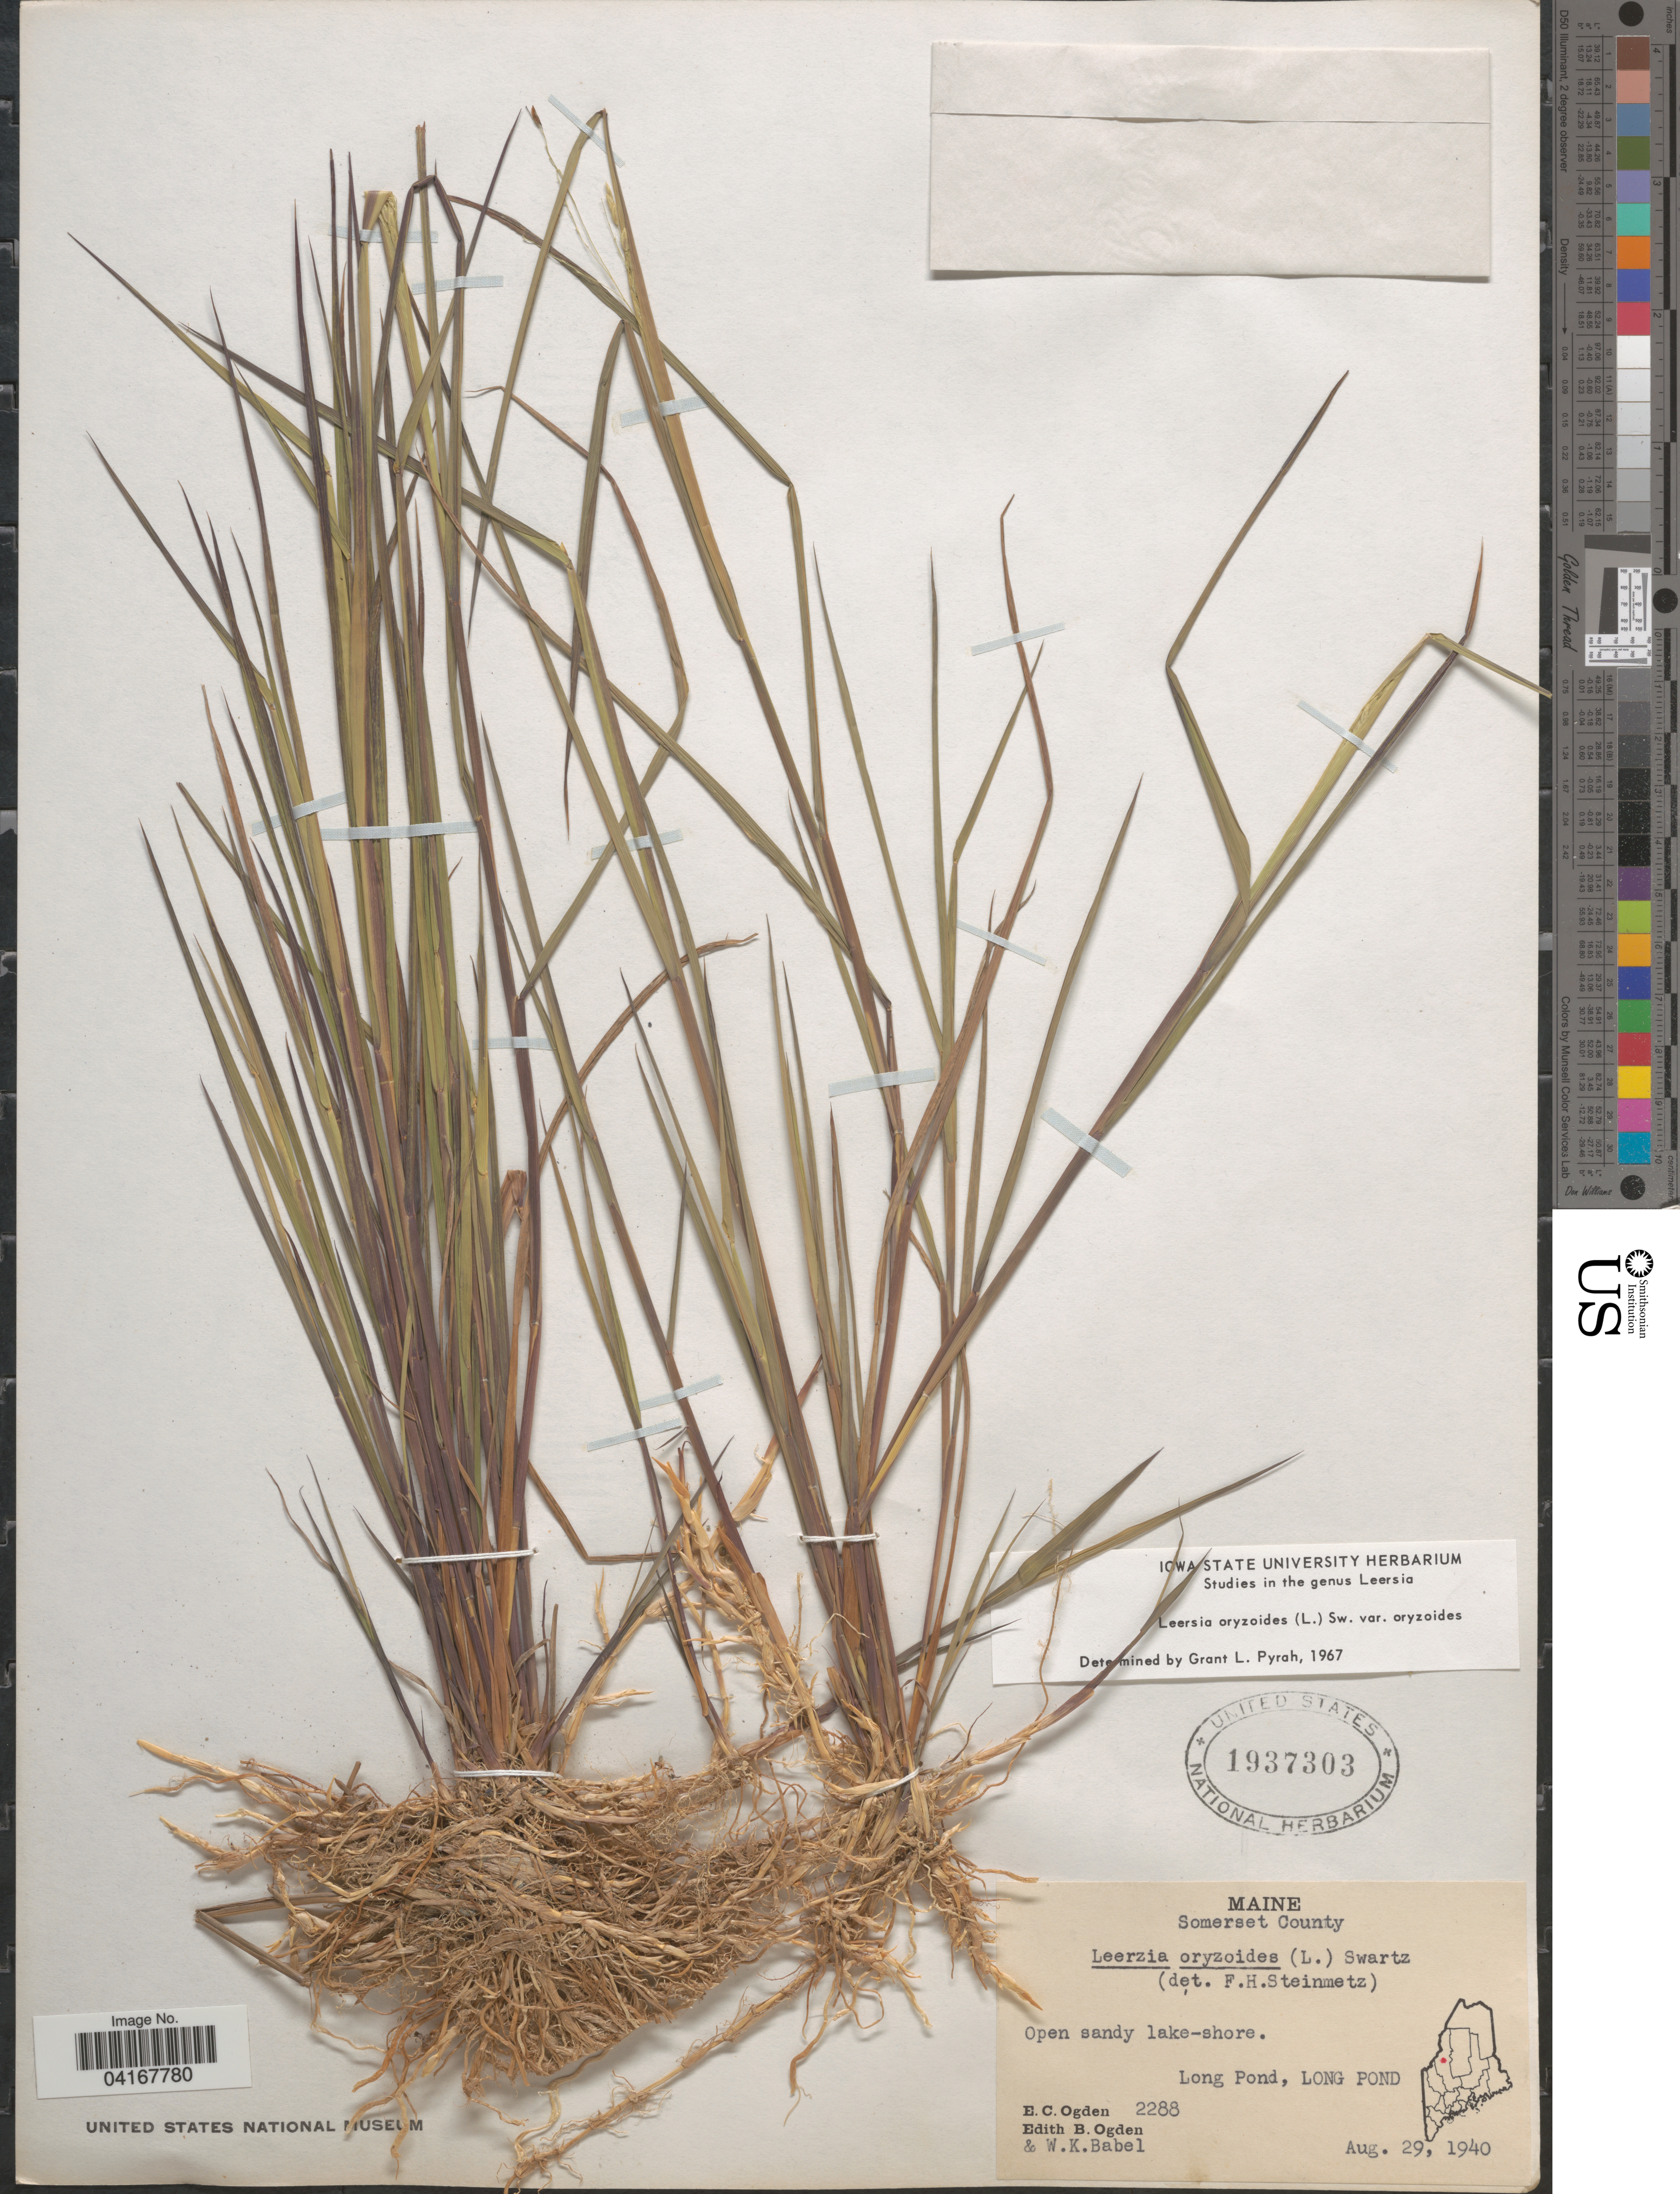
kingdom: Plantae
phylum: Tracheophyta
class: Liliopsida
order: Poales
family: Poaceae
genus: Leersia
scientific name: Leersia oryzoides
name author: (L.) Sw.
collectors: E. Ogden, E. Ogden & W. Babel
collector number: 2288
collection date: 1940-08-29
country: United States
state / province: Maine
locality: Somerset County. Lake-shore. Long Pond.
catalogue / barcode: US 1937303